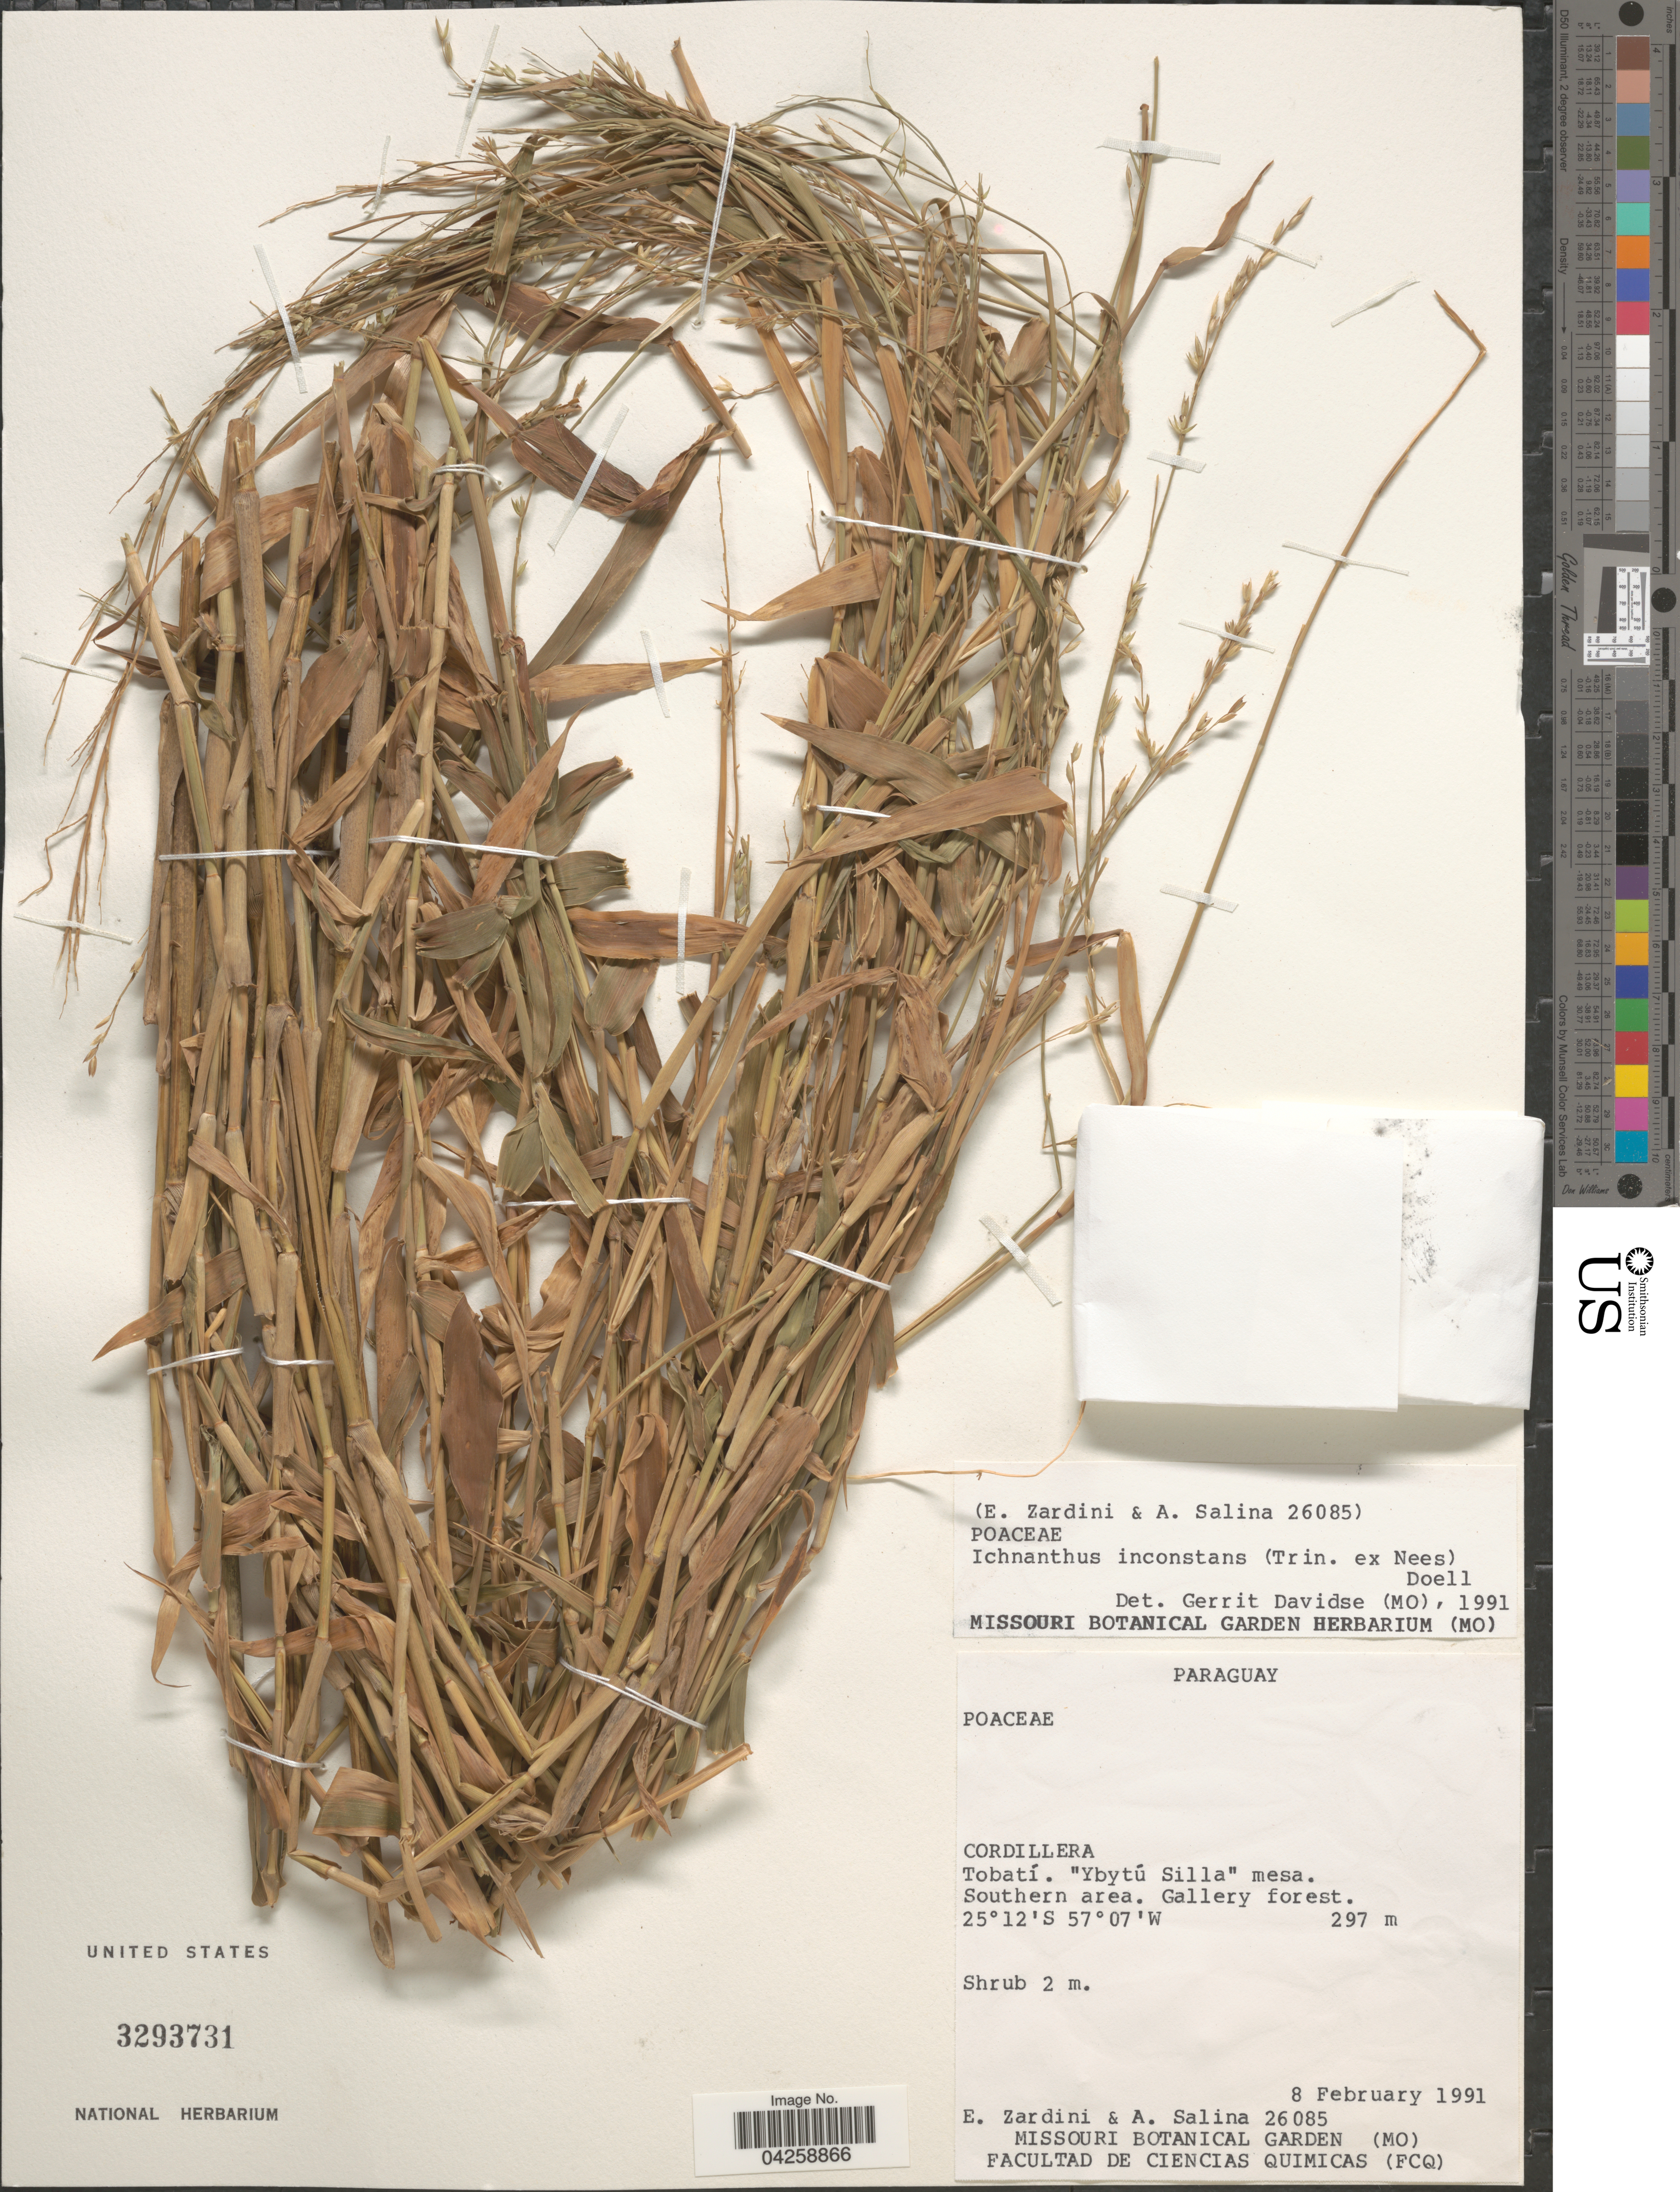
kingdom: Plantae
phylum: Tracheophyta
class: Liliopsida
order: Poales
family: Poaceae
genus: Ichnanthus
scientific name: Ichnanthus inconstans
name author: (Trin. ex Nees) Döll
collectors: E. Zardini & A. Salina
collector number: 26085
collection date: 1991-02-08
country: Paraguay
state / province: Cordillera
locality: Tobatí. "Ybytú Silla" mesa. Southern area.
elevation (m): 297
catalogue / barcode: US 3293731